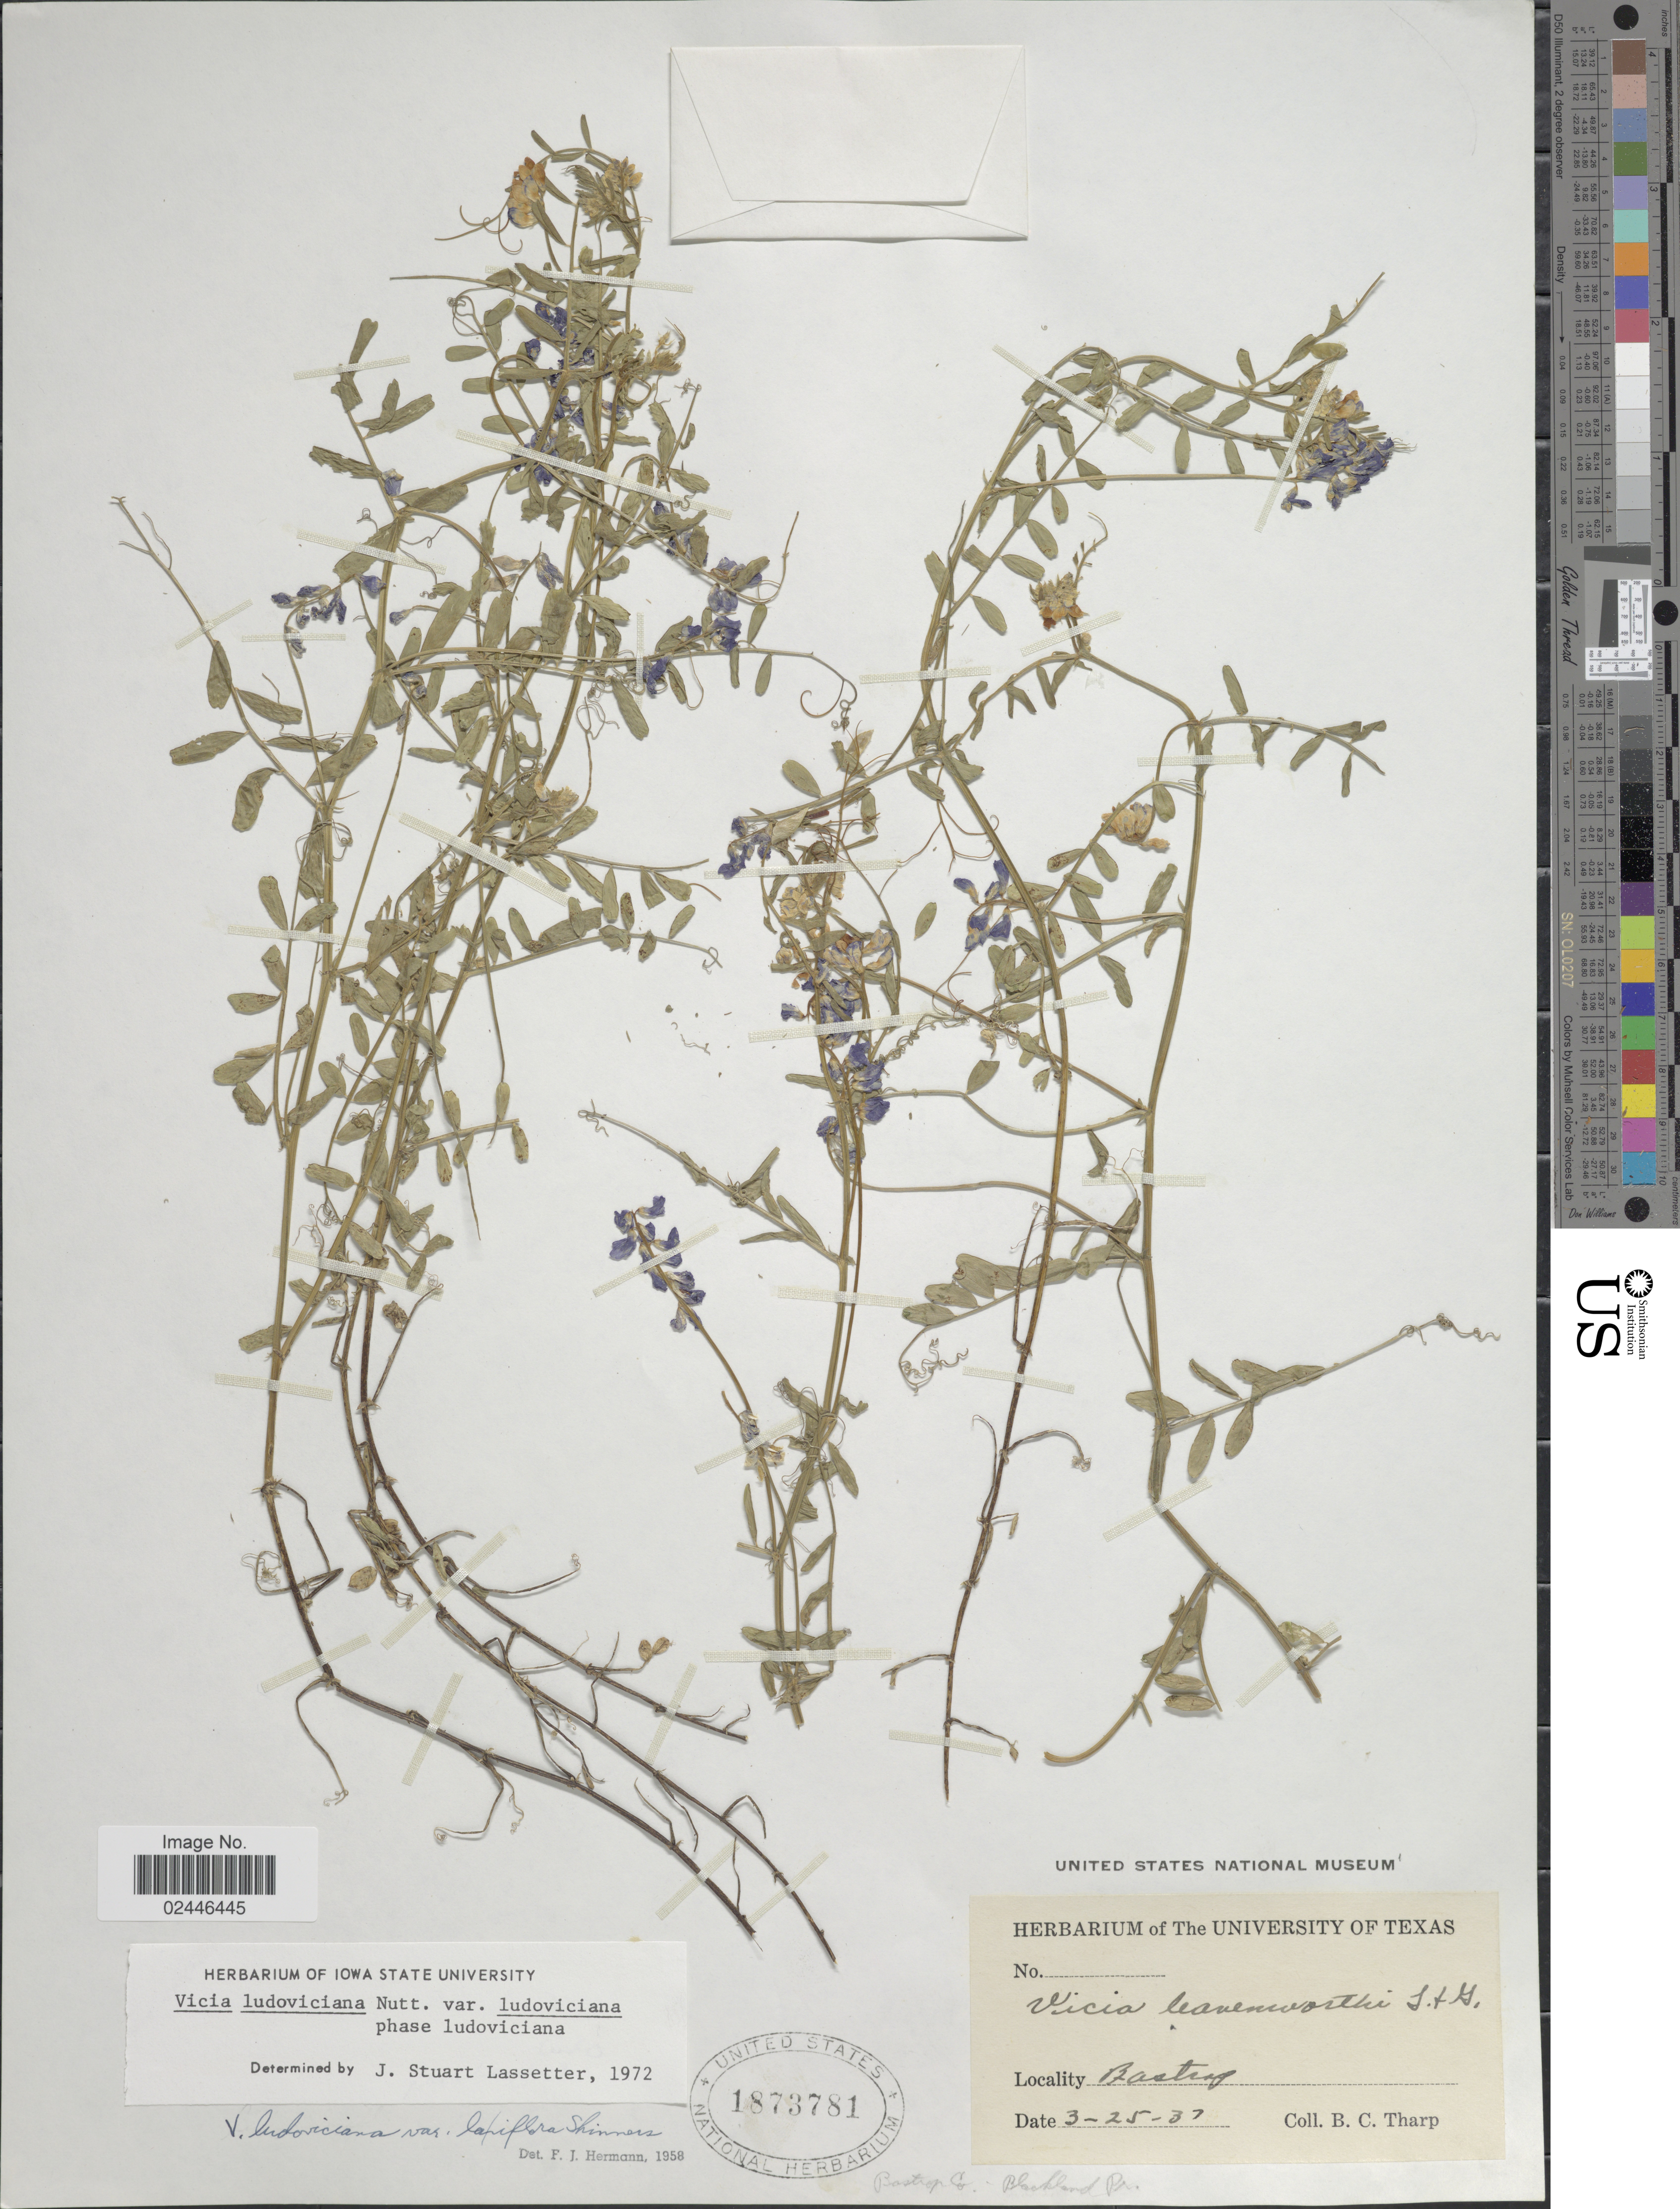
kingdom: Plantae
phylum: Tracheophyta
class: Magnoliopsida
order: Fabales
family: Fabaceae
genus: Vicia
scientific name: Vicia ludoviciana var. ludoviciana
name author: Nutt. ex Torr. & A. Gray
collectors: B. C. Tharp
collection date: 1937-03-25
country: United States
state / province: Texas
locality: Bastrop, Bastrop Co: Blackland Pr.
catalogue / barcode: US 1873781